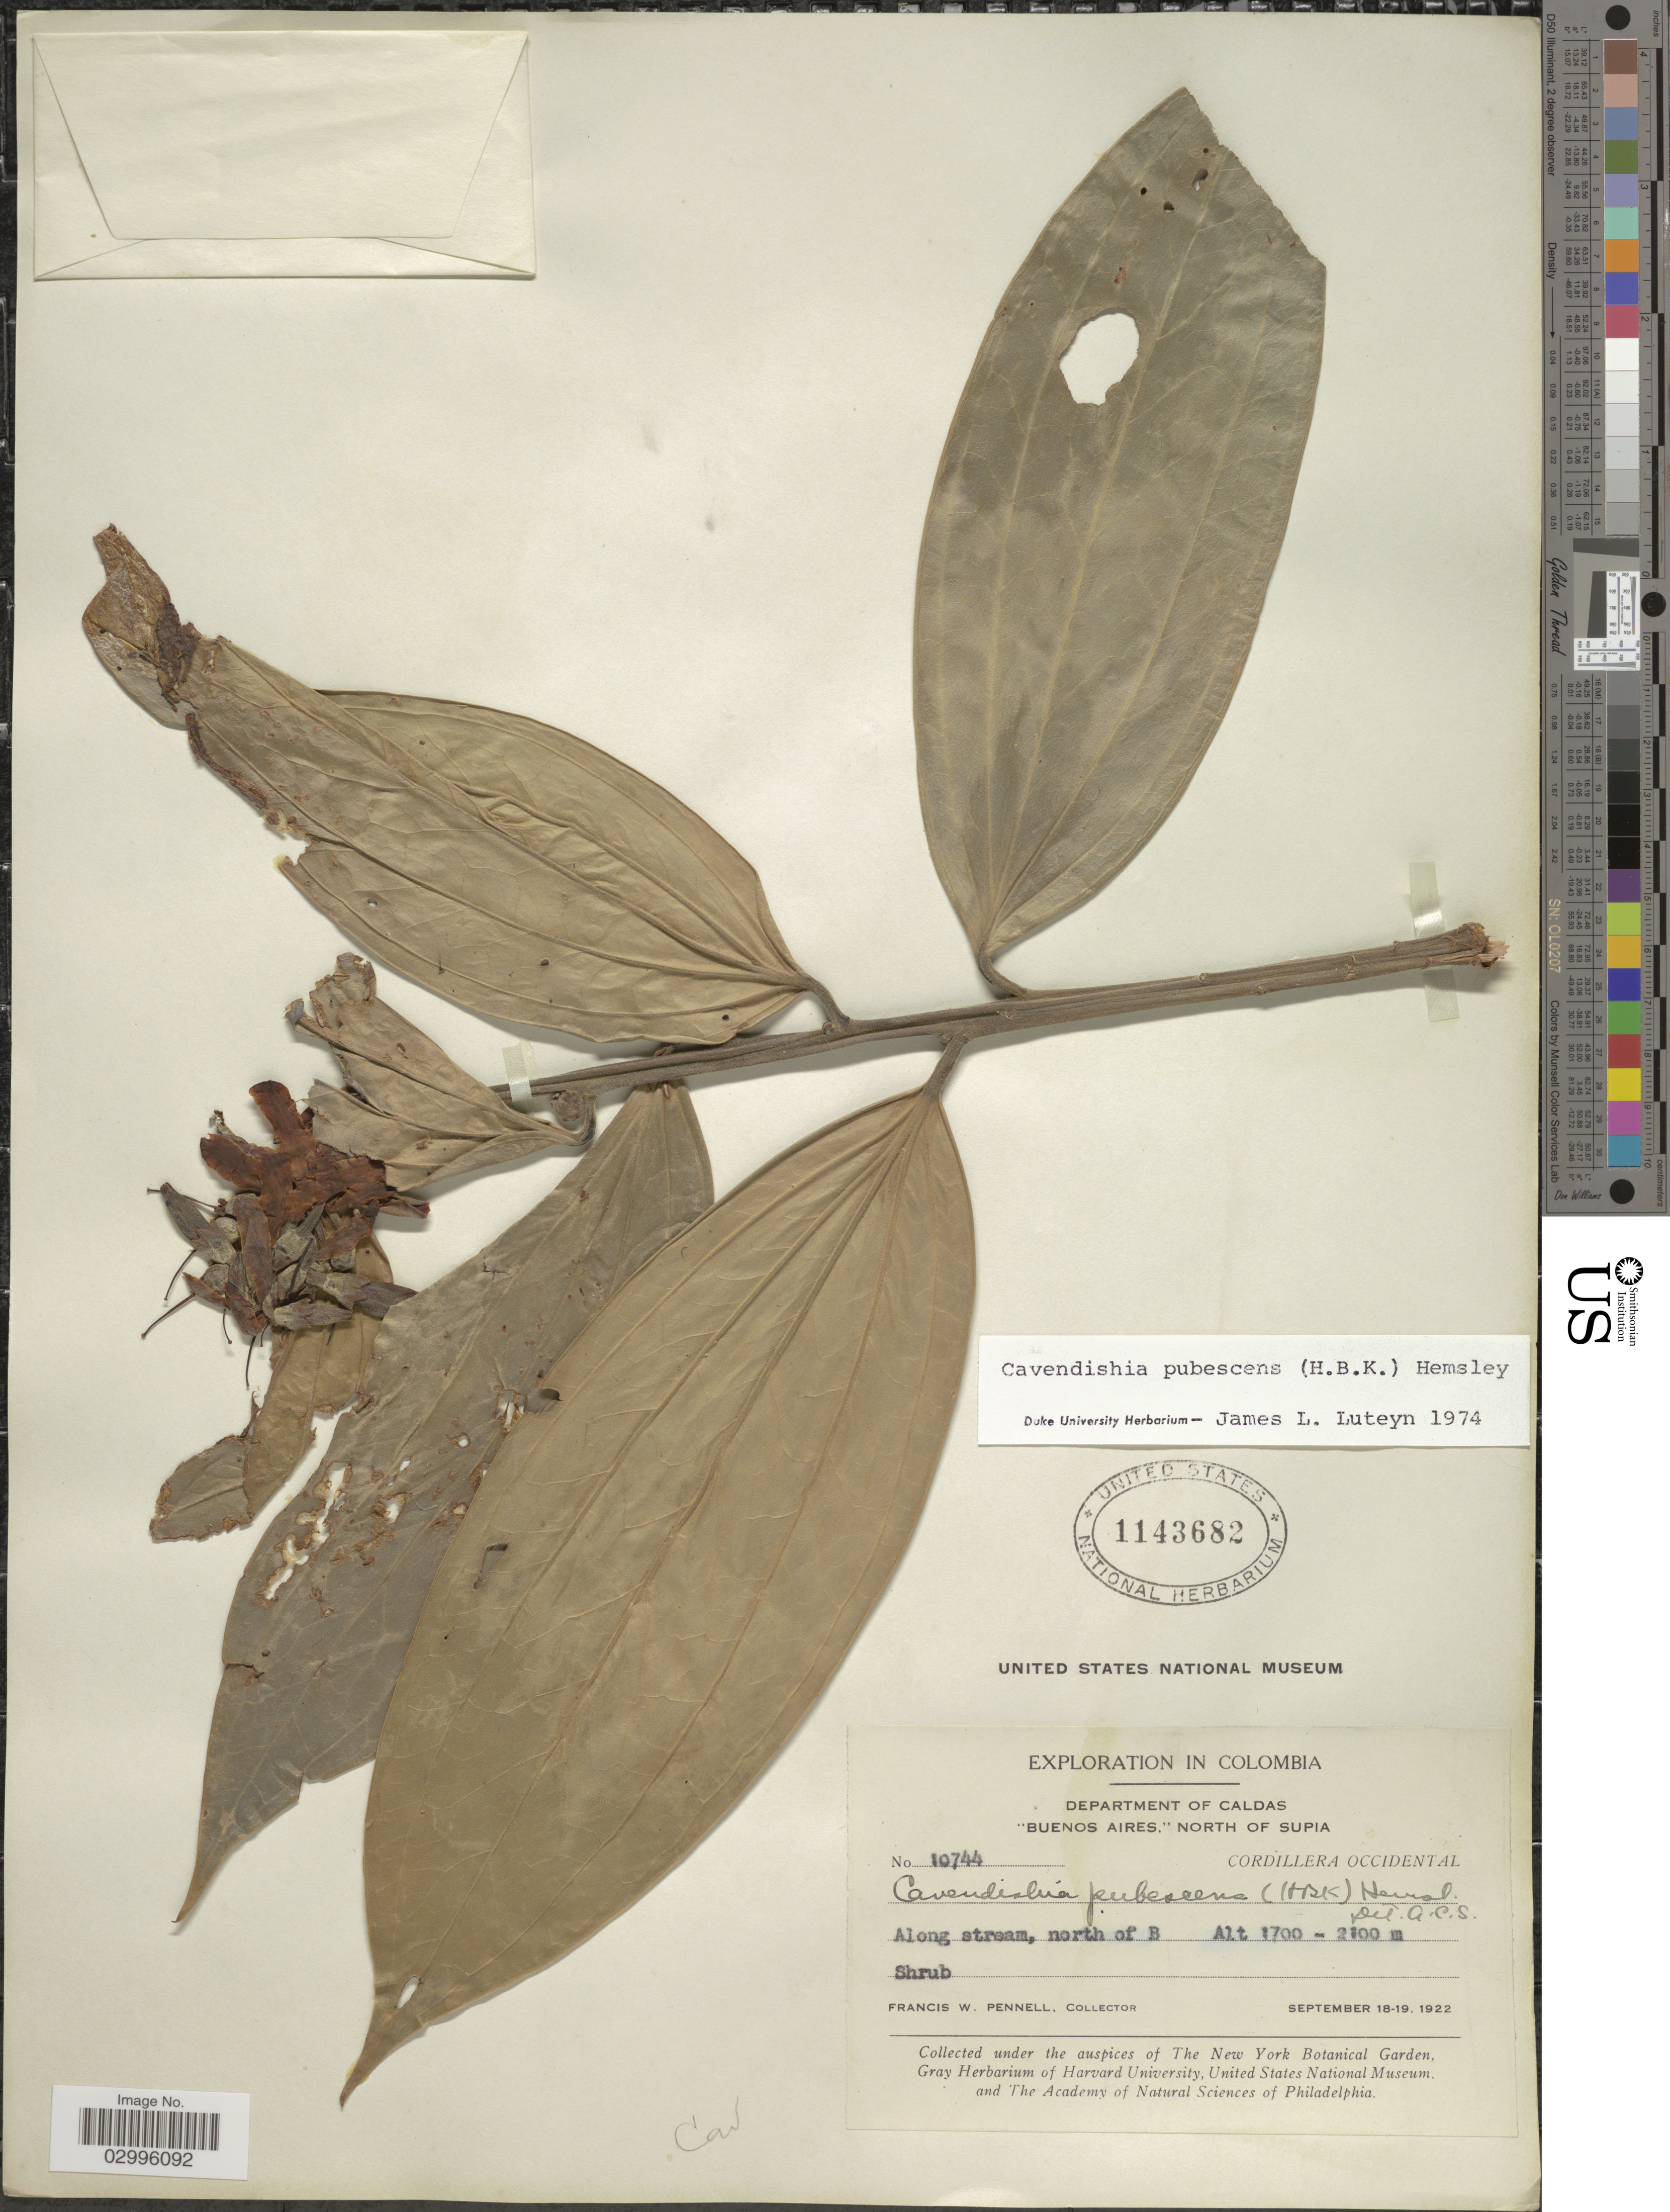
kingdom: Plantae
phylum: Tracheophyta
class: Magnoliopsida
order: Ericales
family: Ericaceae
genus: Cavendishia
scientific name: Cavendishia pubescens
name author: (Kunth) Hemsl.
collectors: F. W. Pennell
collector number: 10744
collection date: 1922-09-18/1922-09-19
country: Colombia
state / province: Caldas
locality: Department of Caldas. "Buenos Aires", North of Supia. Cordillera Occidental. Along stream, north of B.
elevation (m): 1700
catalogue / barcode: US 1143682